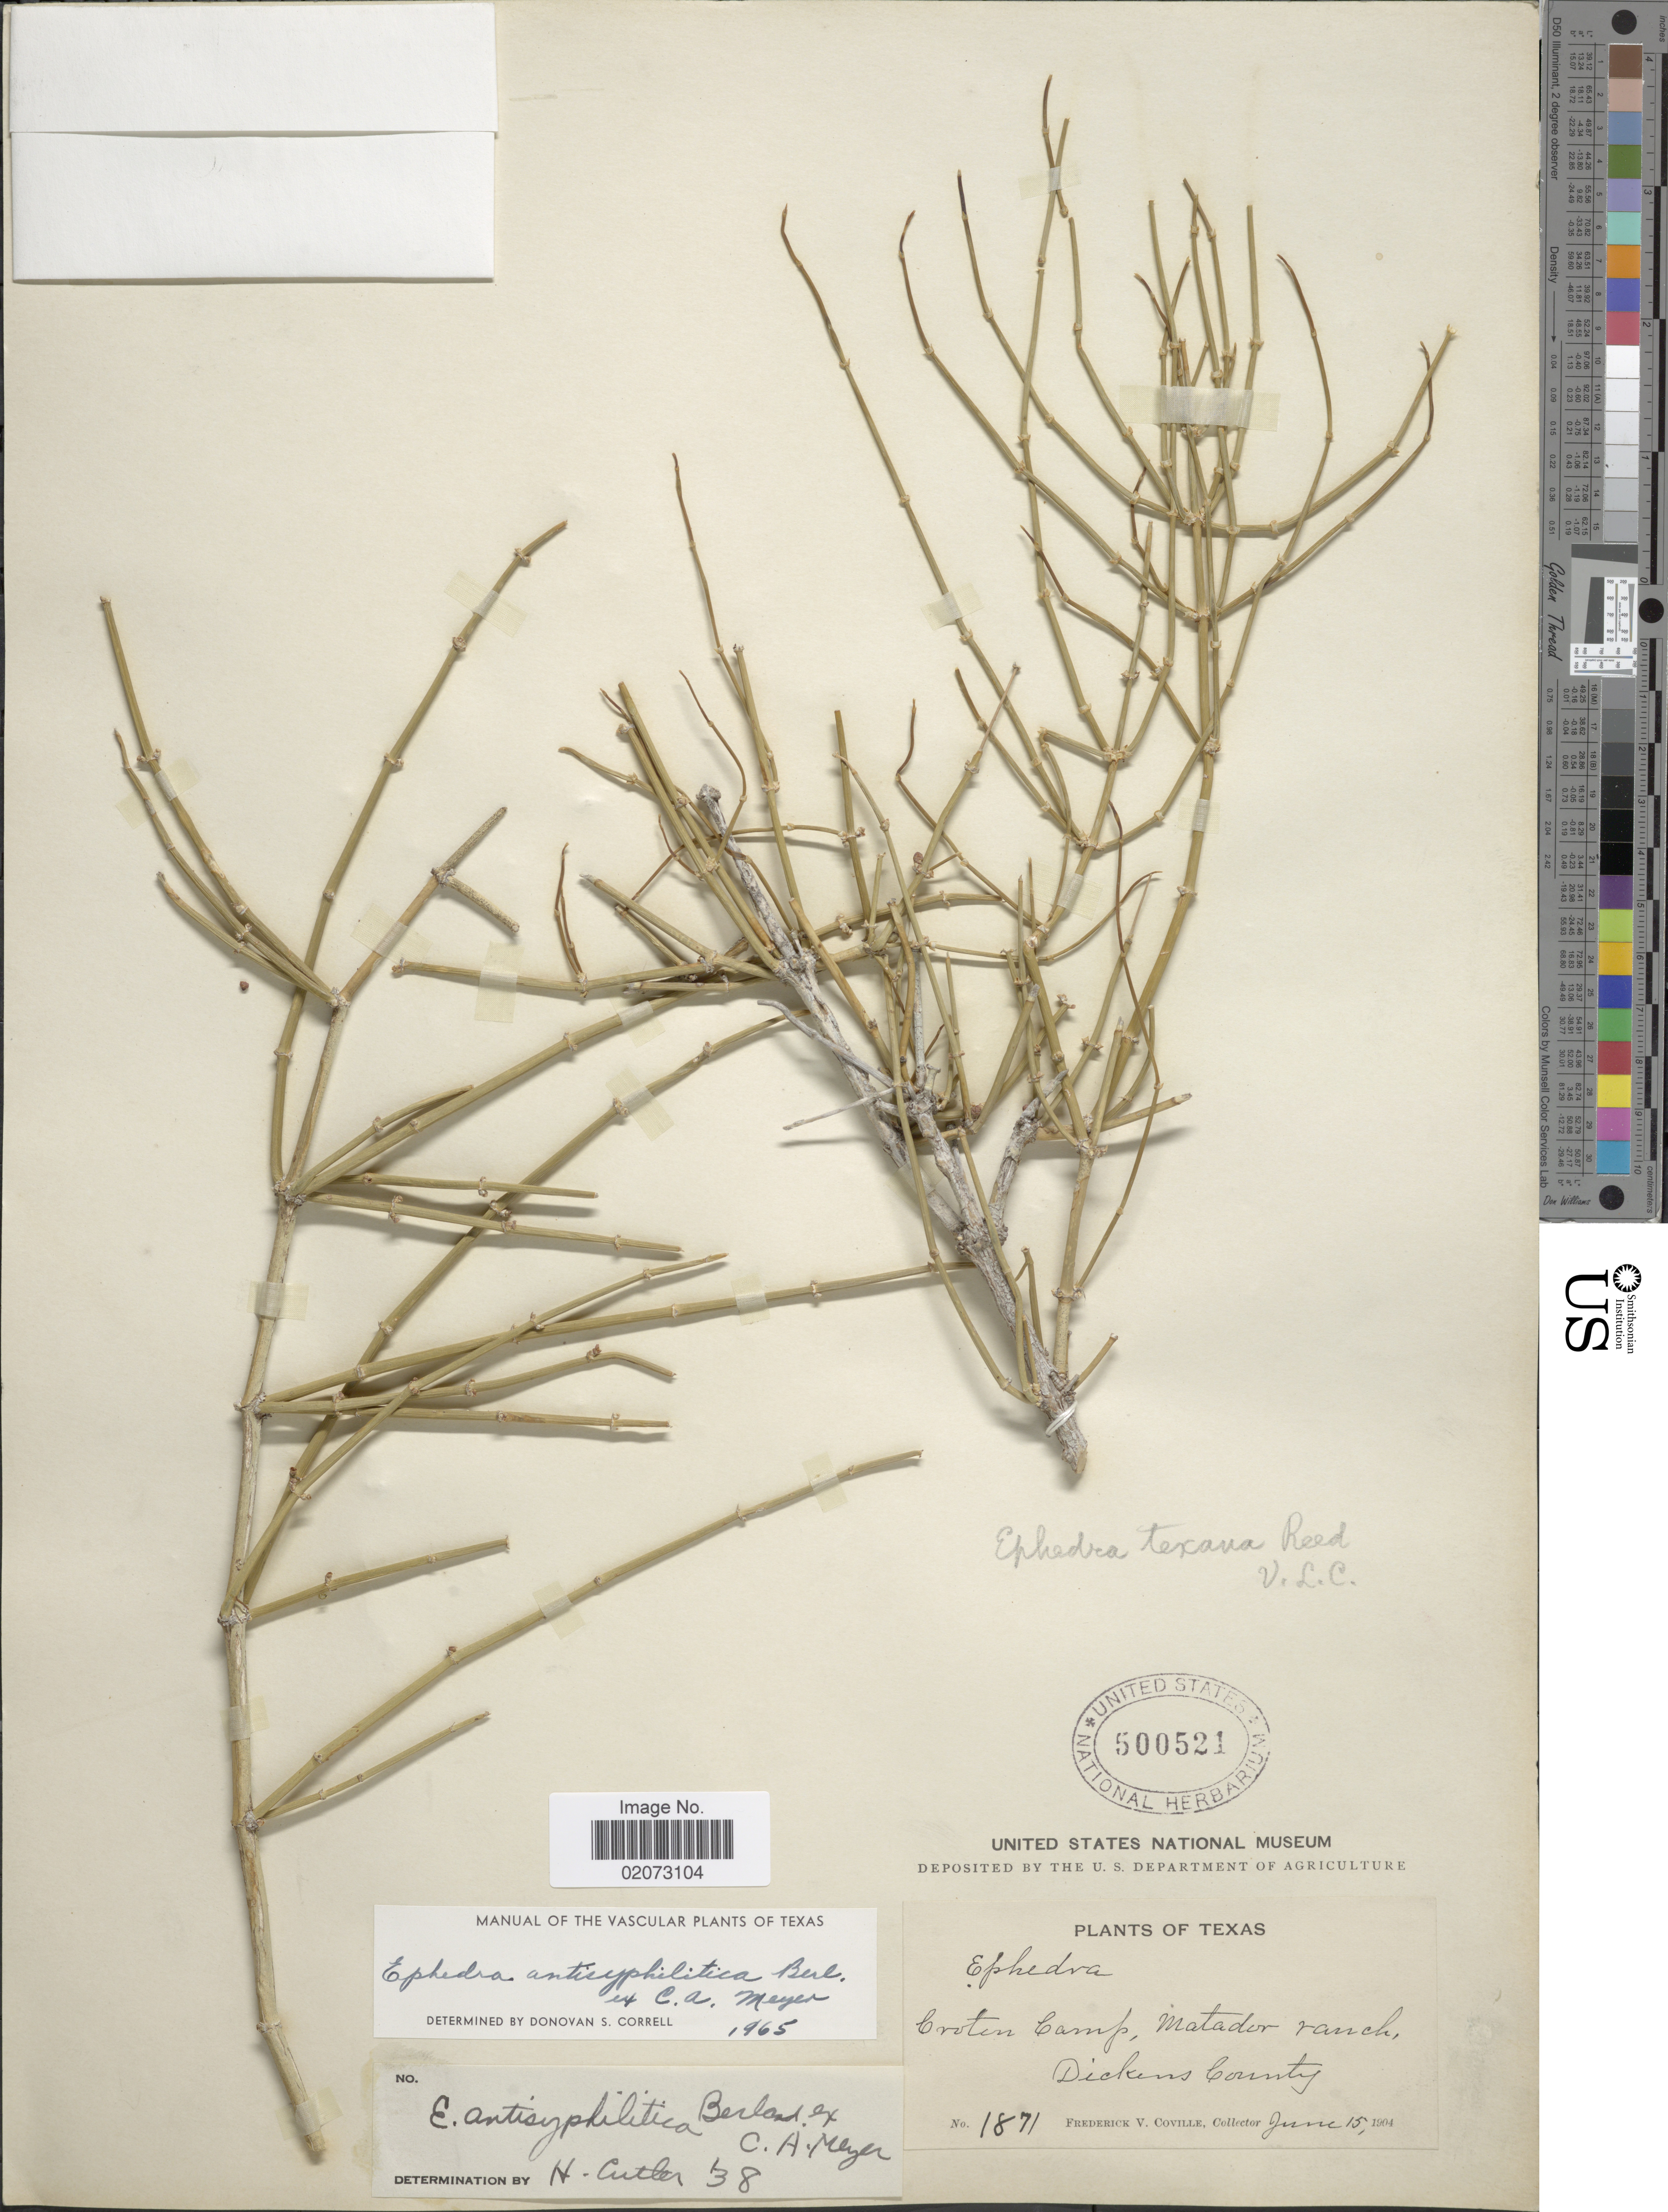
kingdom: Plantae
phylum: Tracheophyta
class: Gnetopsida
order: Ephedrales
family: Ephedraceae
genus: Ephedra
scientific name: Ephedra antisyphilitica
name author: Berland. ex C.A. Mey.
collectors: F. V. Coville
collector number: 1871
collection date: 1904-06-15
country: United States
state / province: Texas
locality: Croton Camp, Matador ranch, Dickens County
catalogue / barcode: US 500521